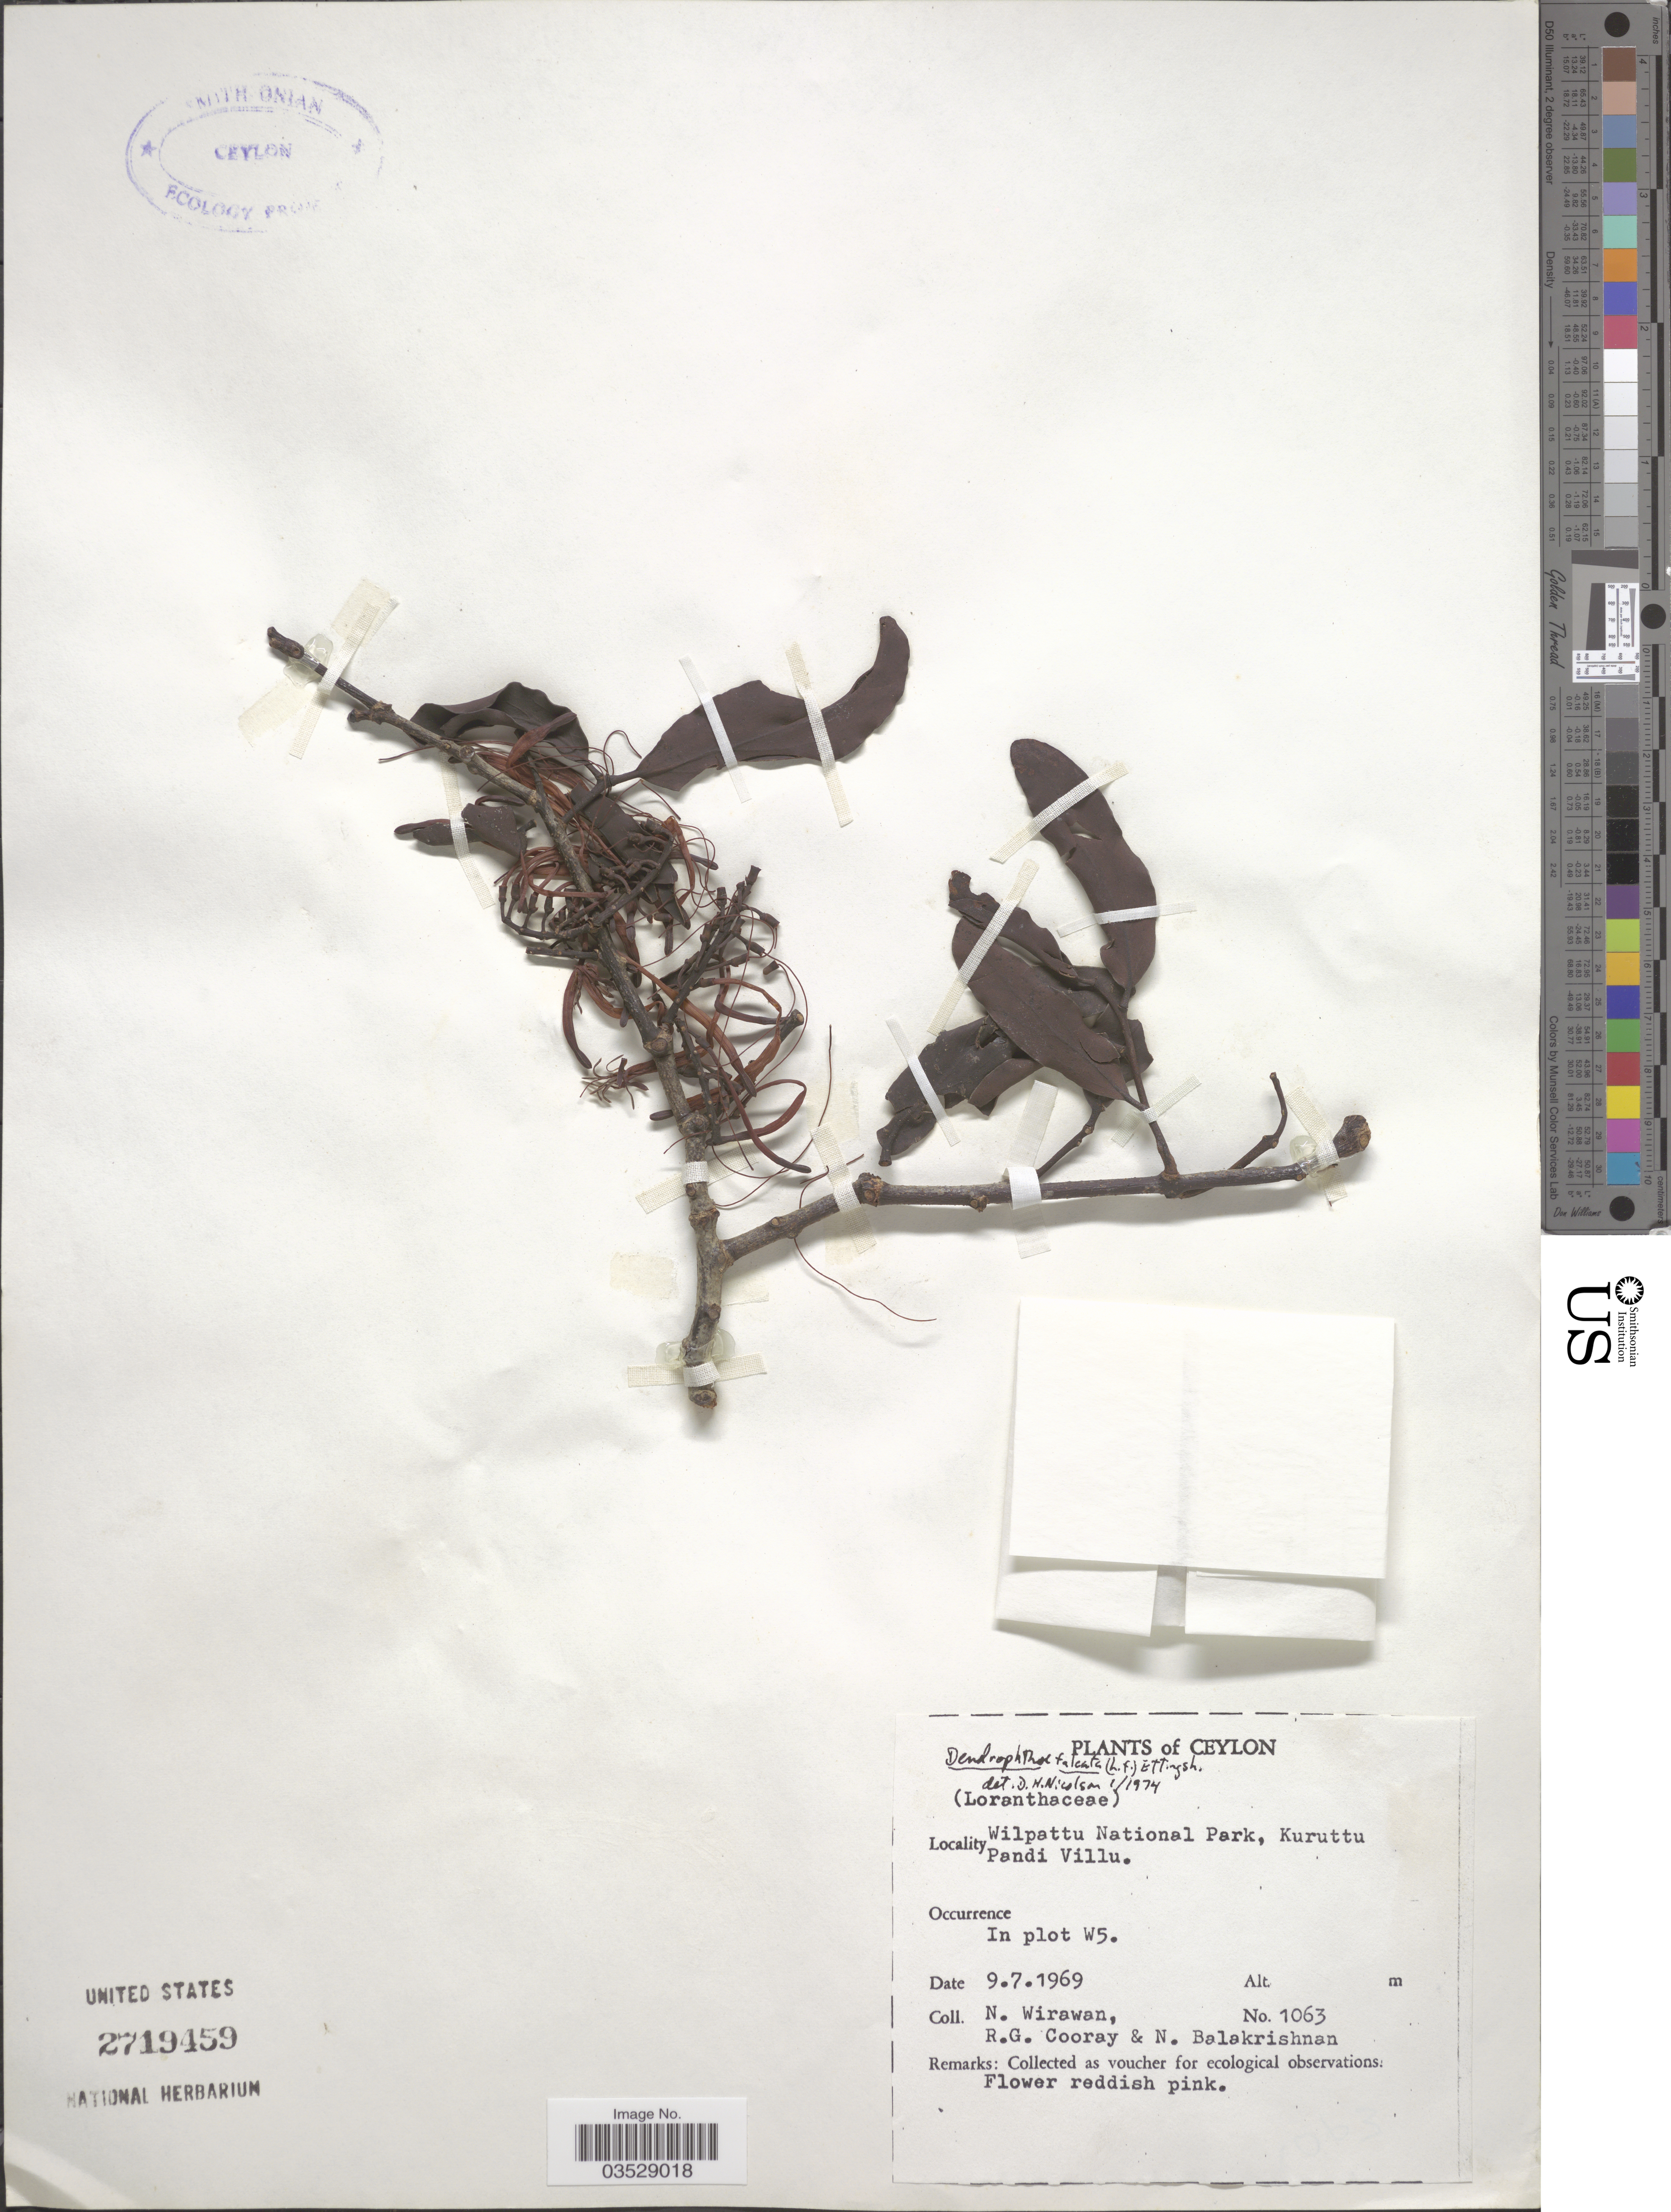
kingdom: Plantae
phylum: Tracheophyta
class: Magnoliopsida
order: Santalales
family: Loranthaceae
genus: Dendrophthoe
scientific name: Dendrophthoe falcata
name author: (L. f.) Ettingsh.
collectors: N. Wirawan, R. Cooray & N. Balakrishnan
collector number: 1063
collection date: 1969-07-09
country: Sri Lanka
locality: Ceylon. Wilpattu National Park, Kuruttu Pandi Villu. In plot W5.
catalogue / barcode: US 2719459